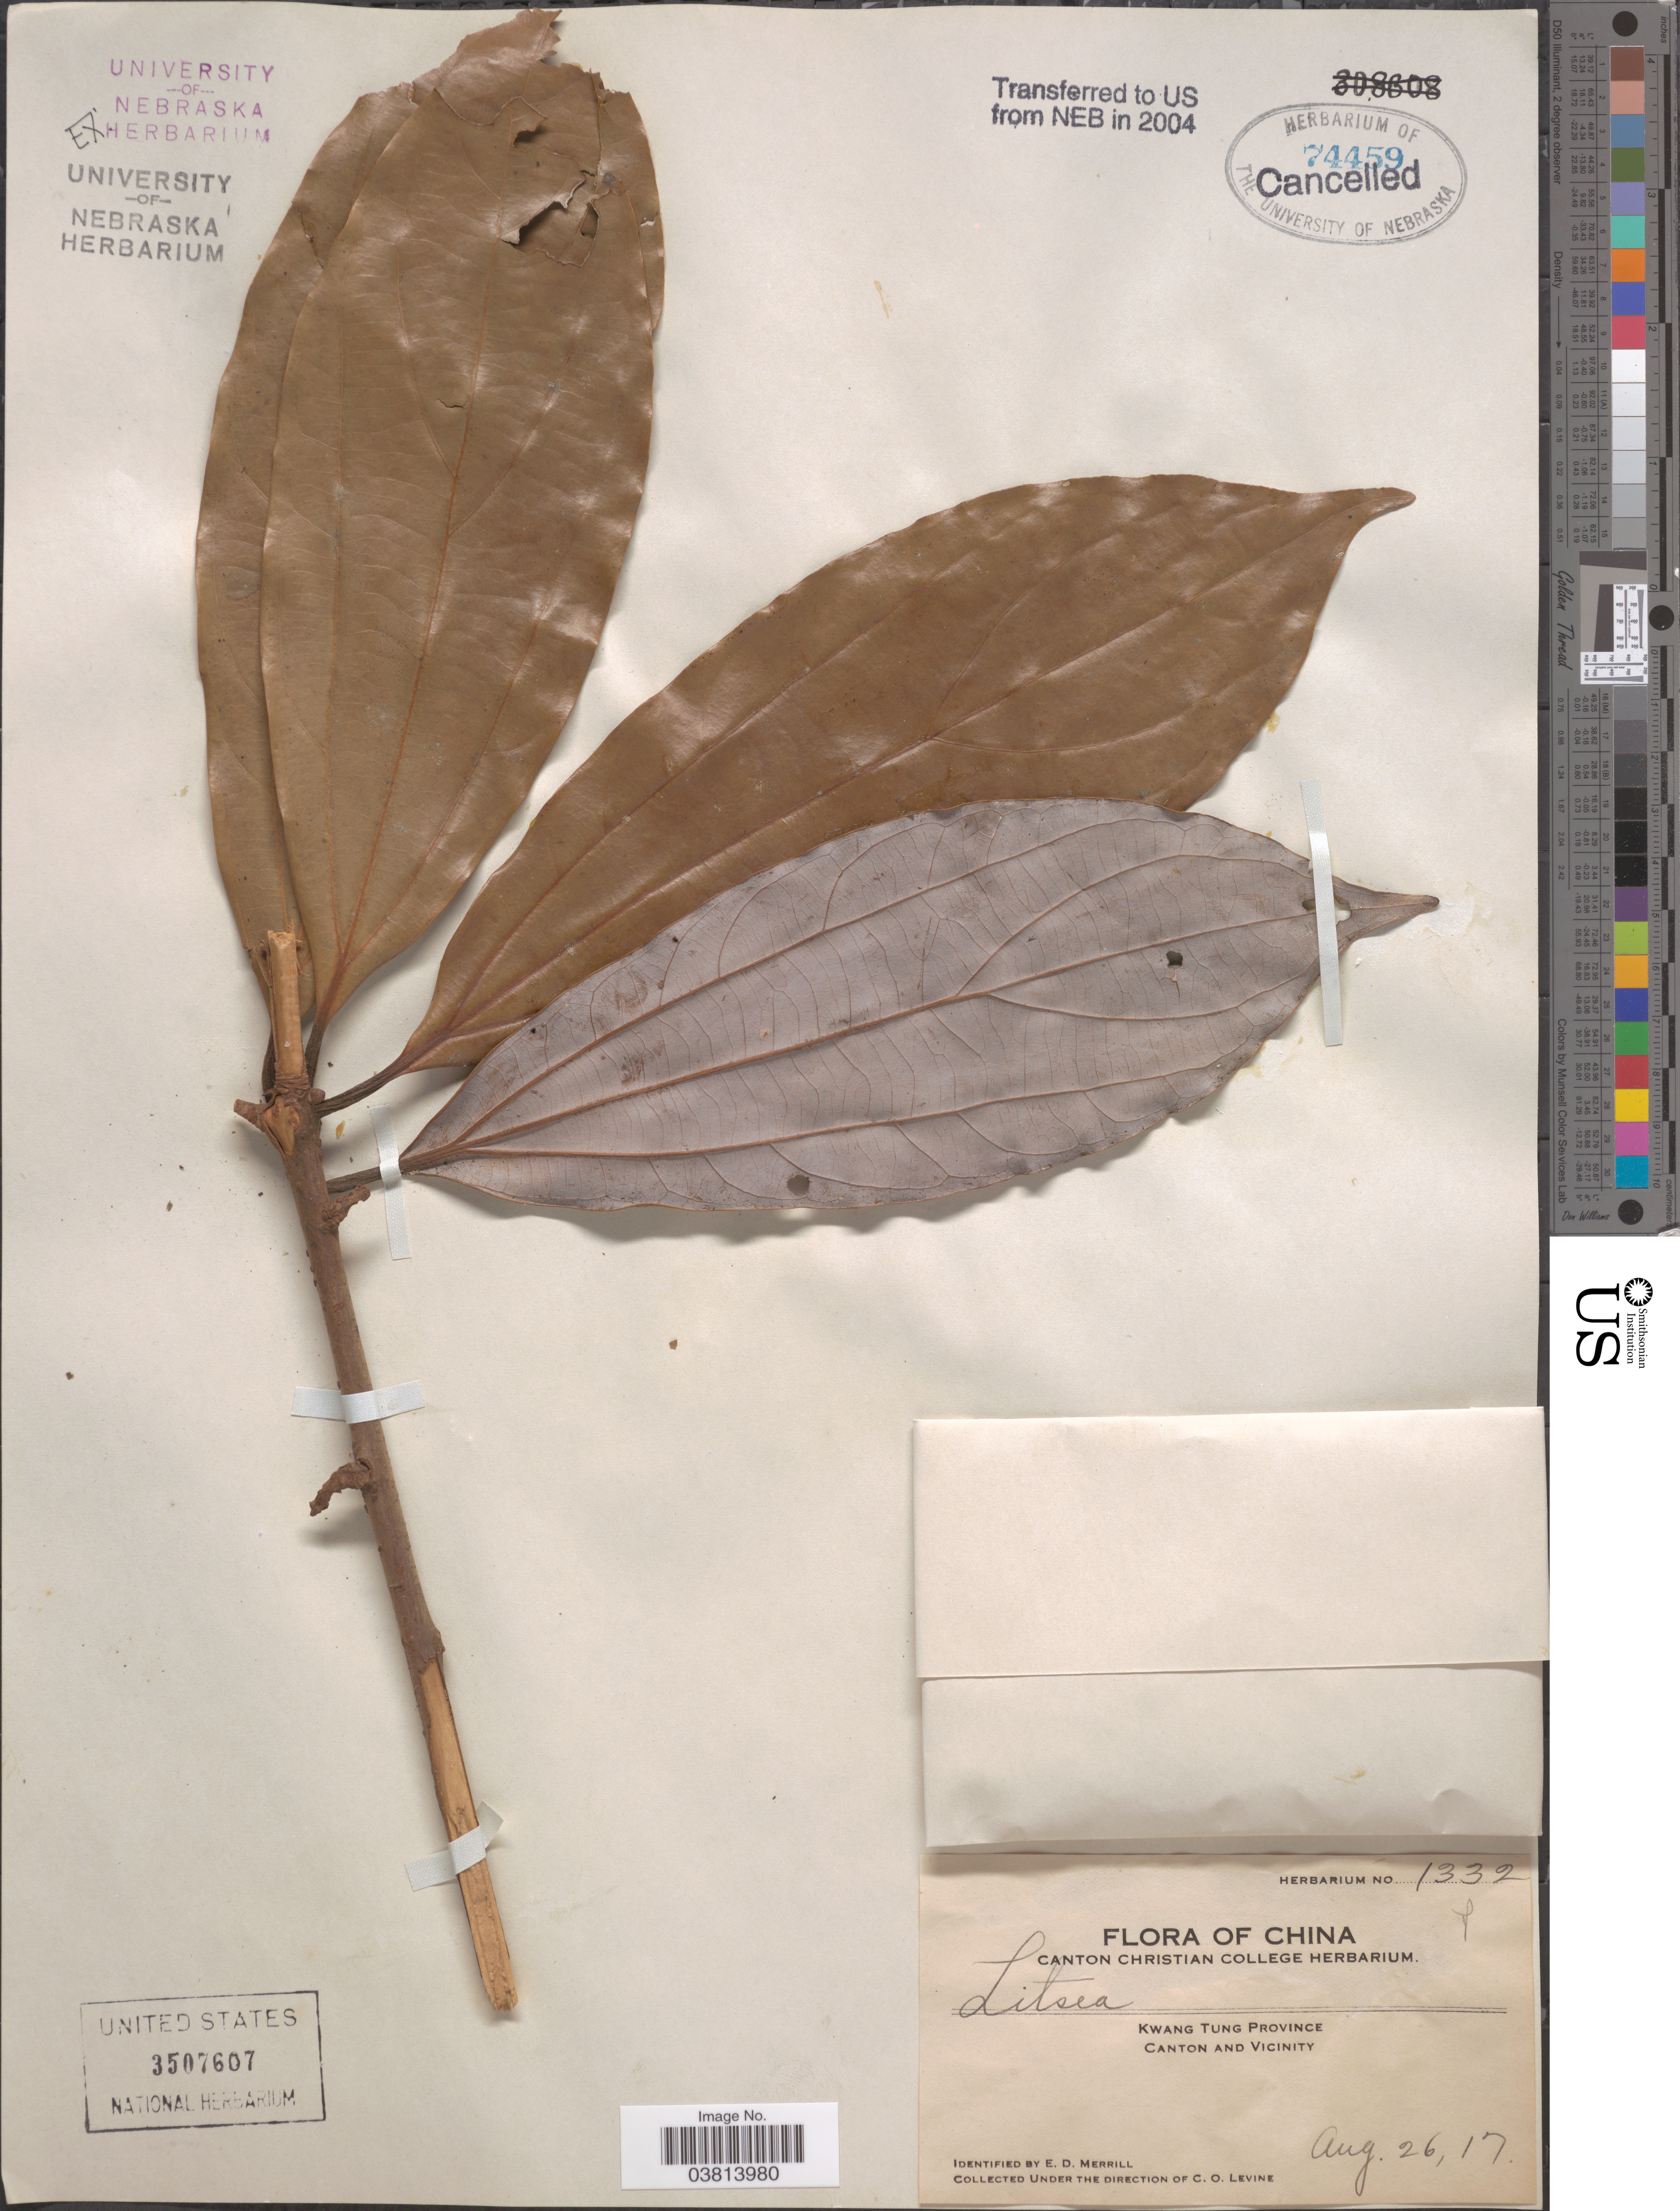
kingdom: Plantae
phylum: Tracheophyta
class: Magnoliopsida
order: Laurales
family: Lauraceae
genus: Litsea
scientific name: Litsea sp.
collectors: C. O. Levine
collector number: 1332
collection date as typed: Transcribed d/m/y: 26/8/17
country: China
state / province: Guangdong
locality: Kwang Tung Province, Canton and Vicinity.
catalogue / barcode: US 3507607